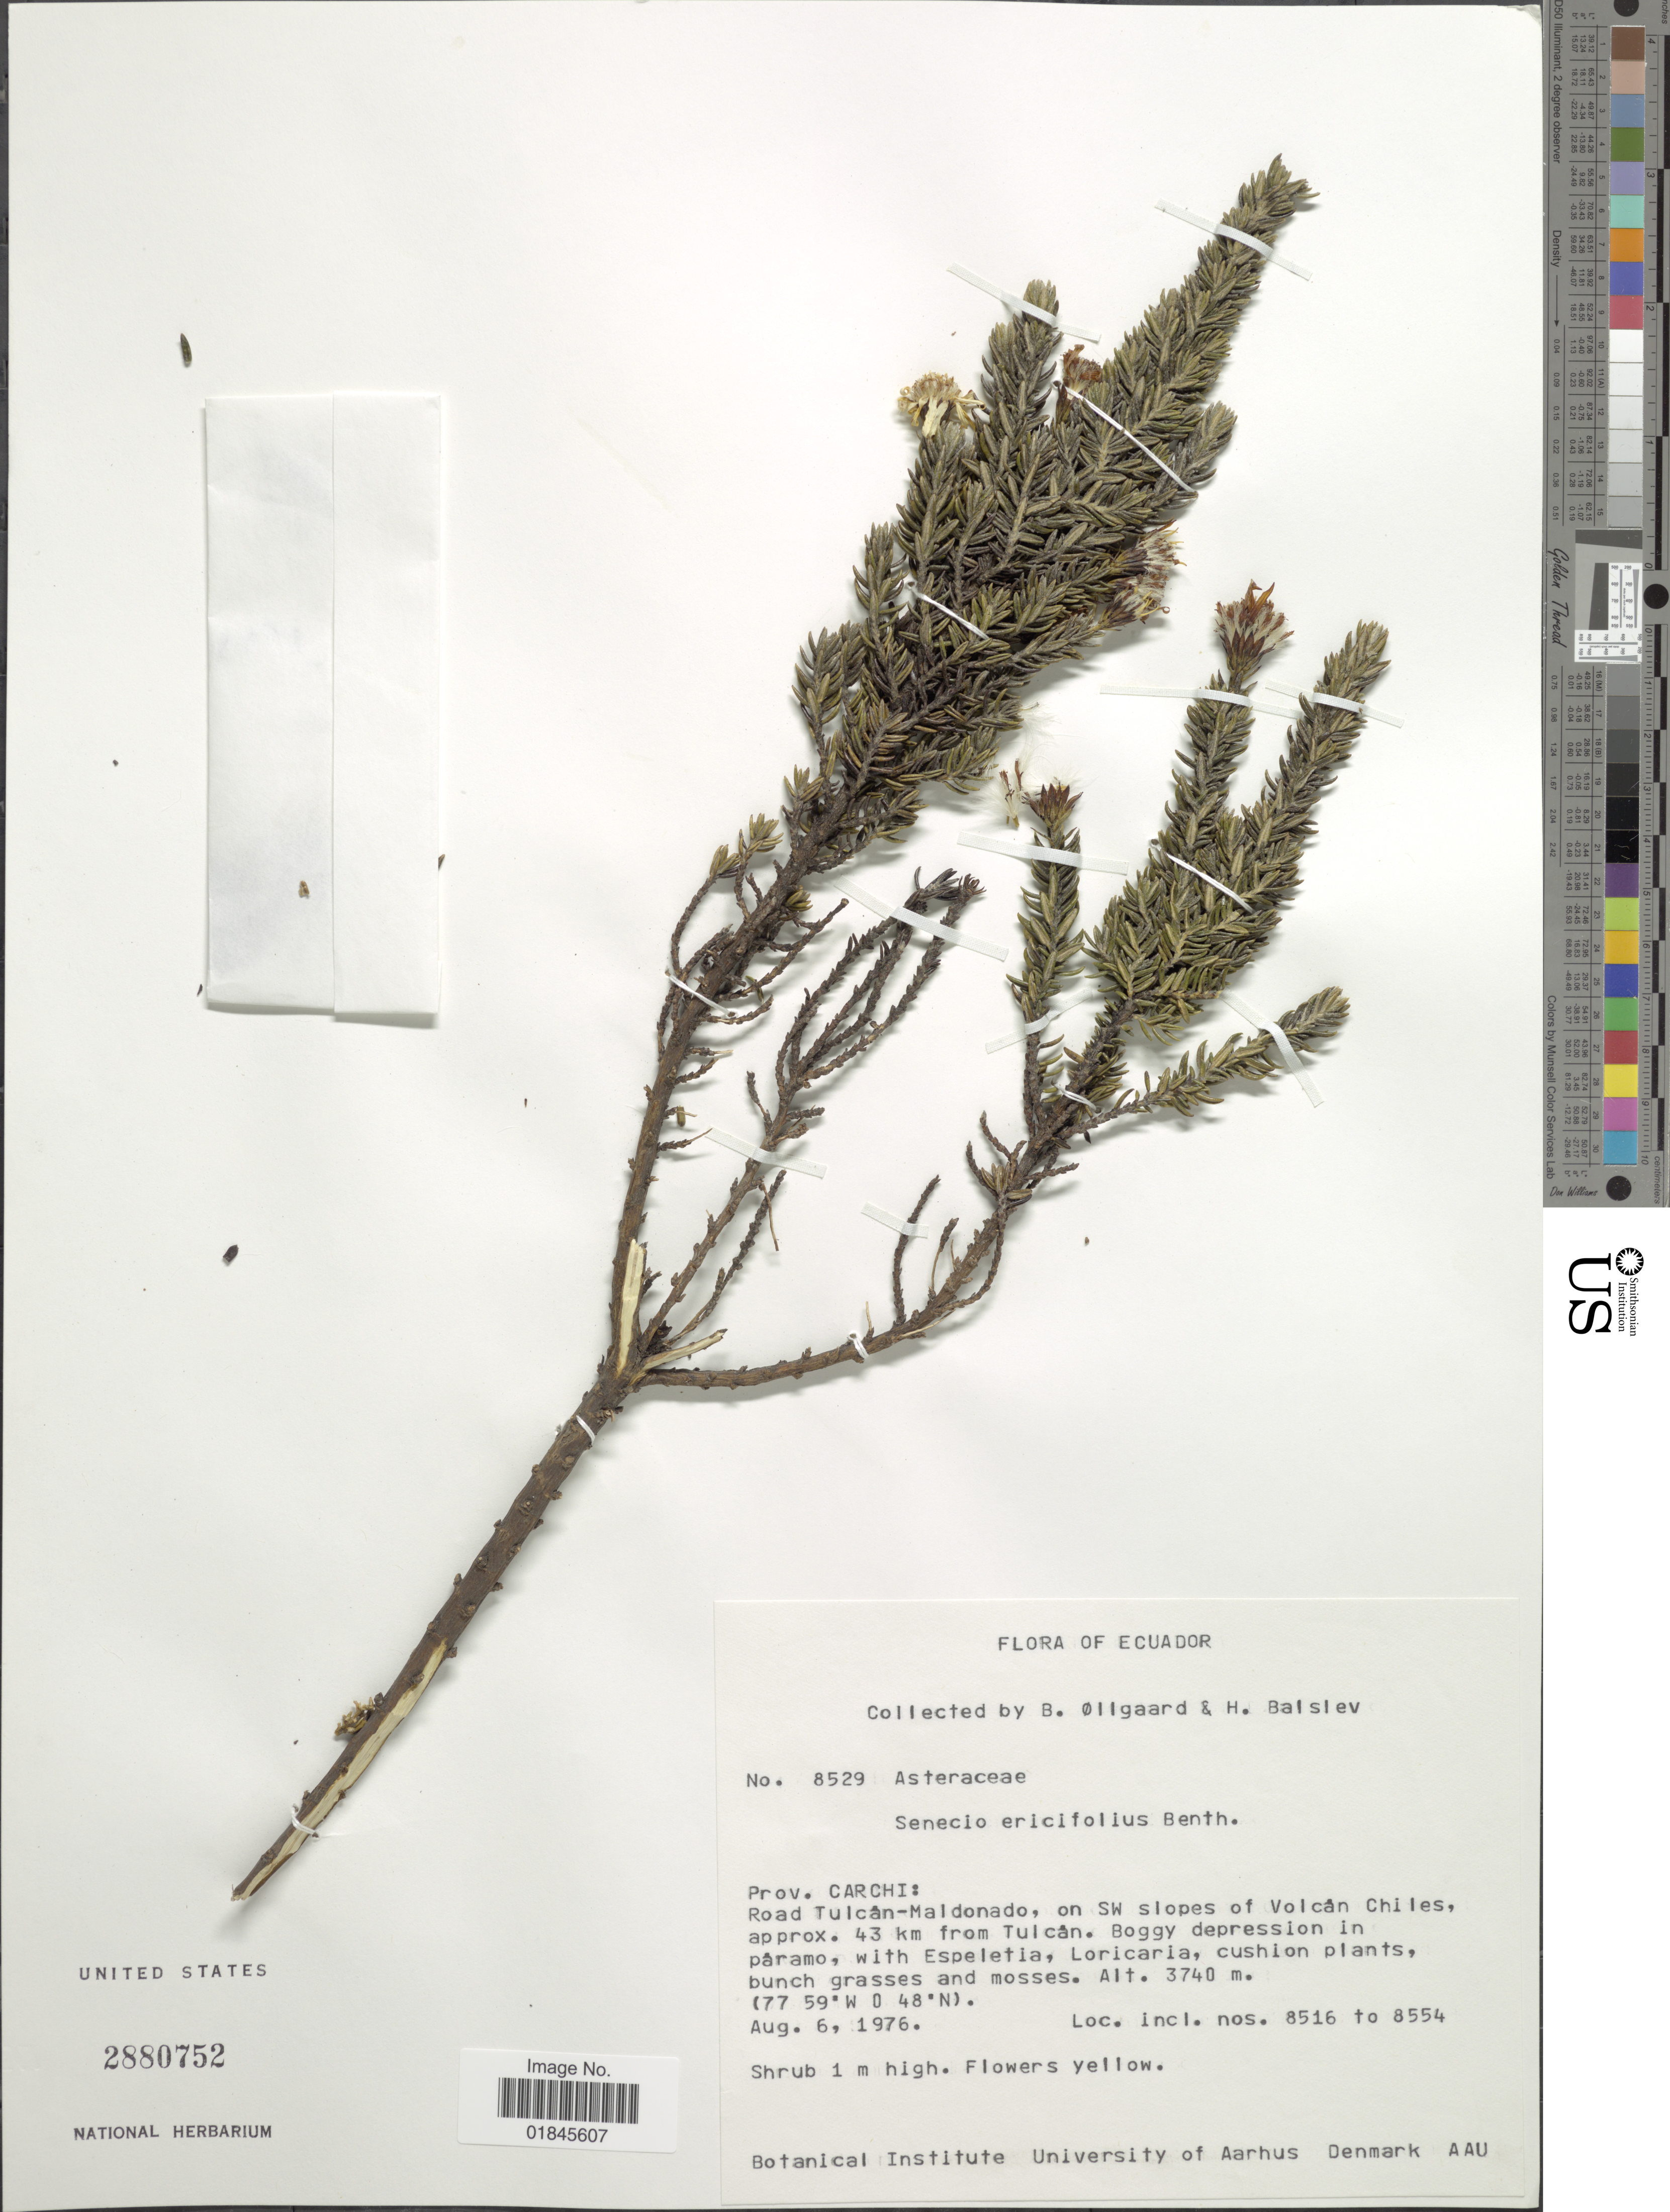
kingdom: Plantae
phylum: Tracheophyta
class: Magnoliopsida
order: Asterales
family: Asteraceae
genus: Pentacalia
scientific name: Pentacalia peruviana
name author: (Pers.) Cuatrec.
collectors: B. Øllgaard & H. Balslev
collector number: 8529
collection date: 1976-08-06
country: Ecuador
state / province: Carchi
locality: Prov. Carchi: Road Tulcán-Maldonado, on SW slopes of Volcán Chiles, approx. 43 km from Tulcán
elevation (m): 3740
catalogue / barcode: US 2880752